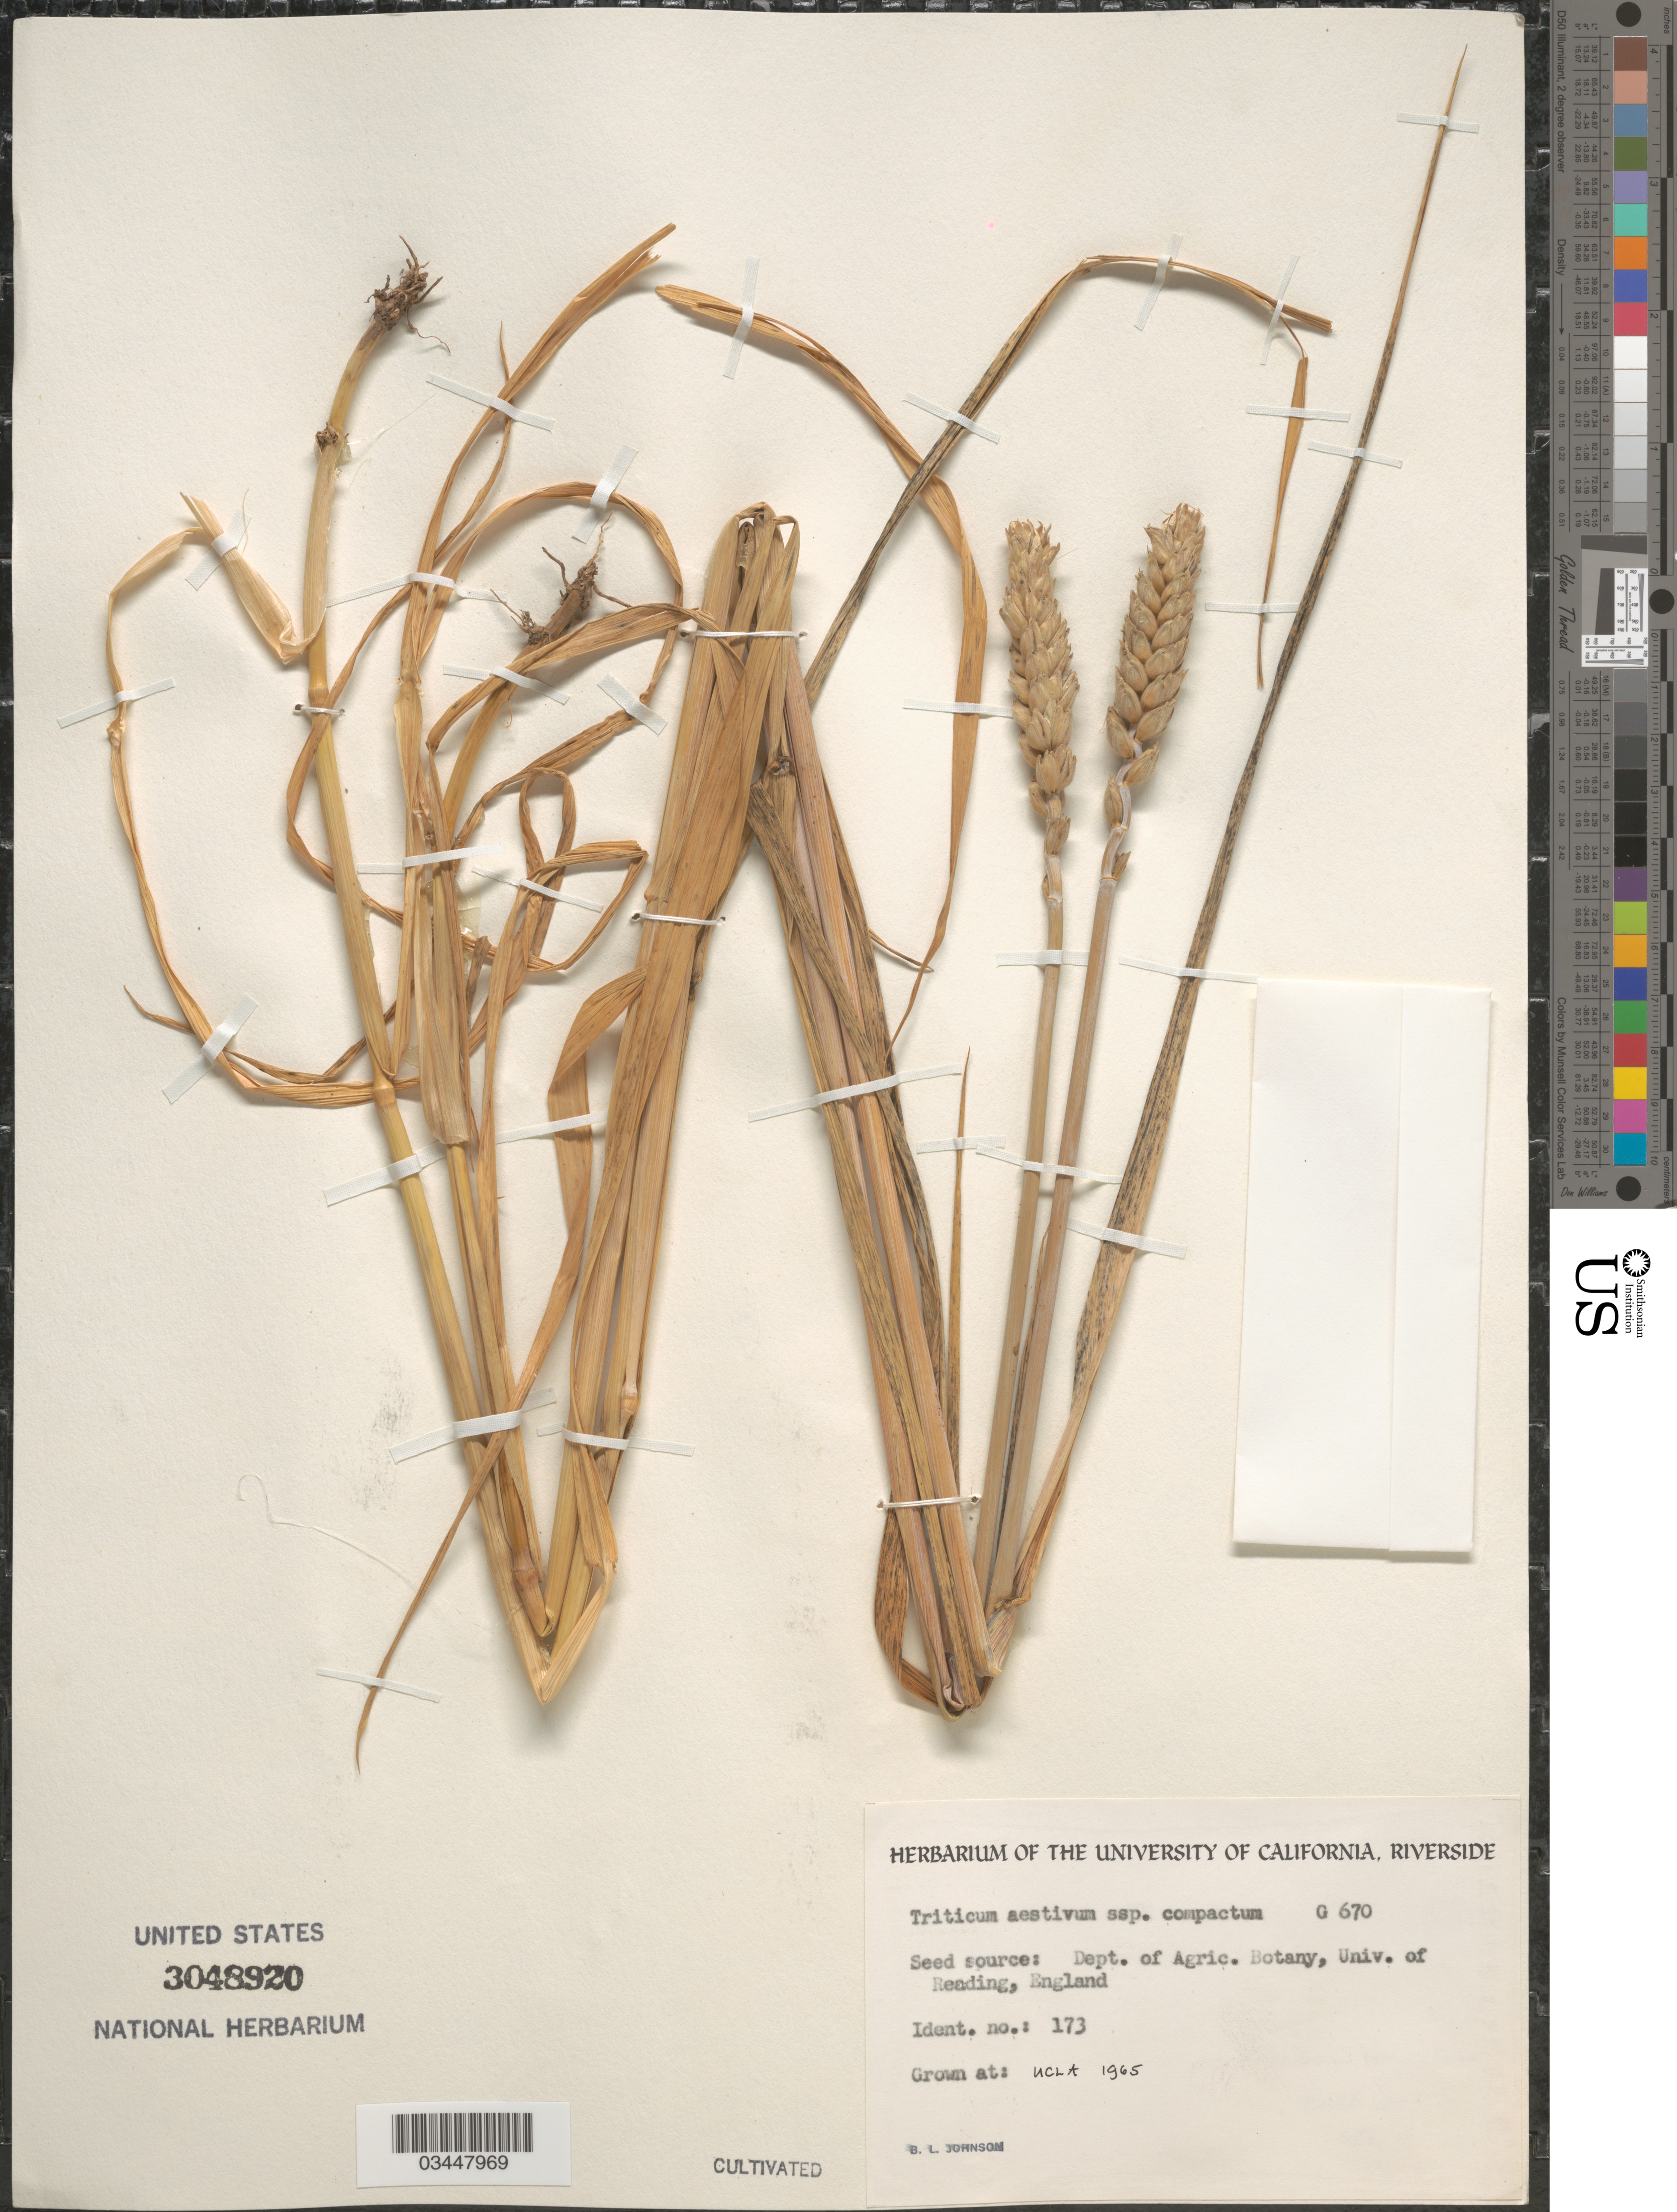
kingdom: Plantae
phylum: Tracheophyta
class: Liliopsida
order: Poales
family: Poaceae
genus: Triticum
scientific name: Triticum aestivum subsp. compactum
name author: (Host) Mackey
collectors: B. Johnson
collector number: G670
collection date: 1965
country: United States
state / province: California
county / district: Los Angeles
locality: UCLA.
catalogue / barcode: US 3048920